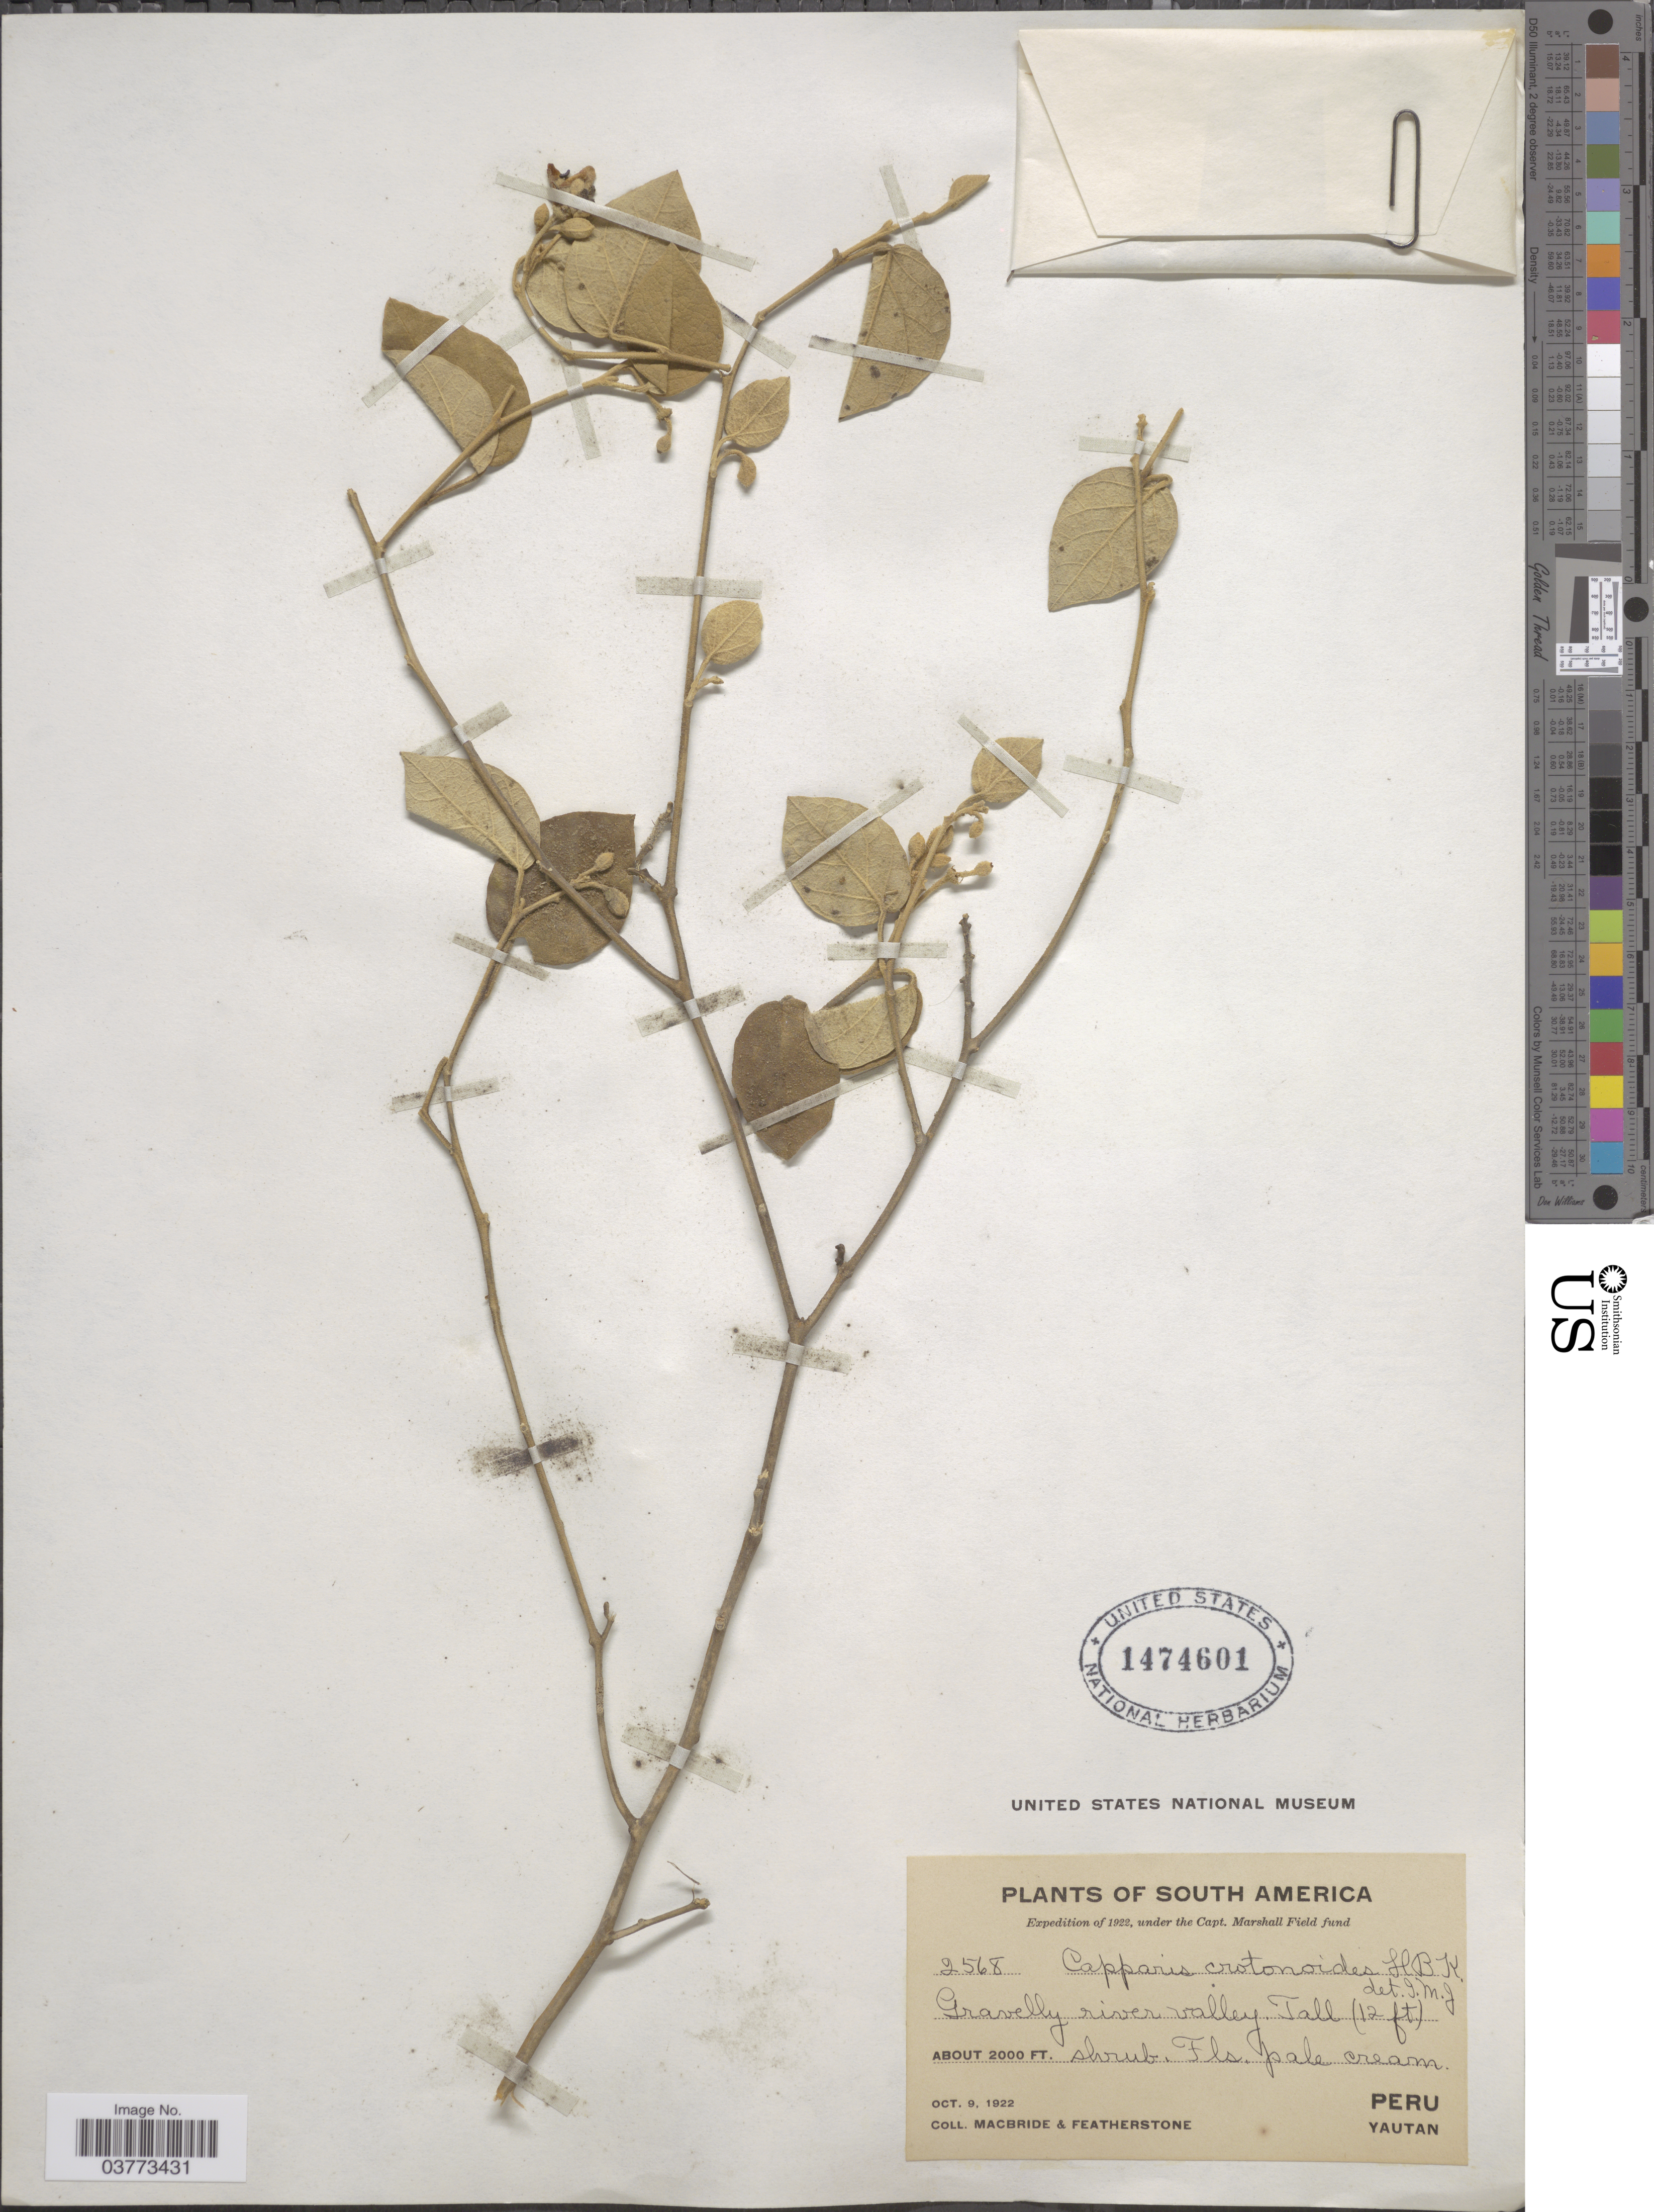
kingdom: Plantae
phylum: Tracheophyta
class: Magnoliopsida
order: Brassicales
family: Capparaceae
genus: Capparicordis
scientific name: Capparicordis crotonoides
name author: (Kunth) Iltis & Cornejo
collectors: Macbride, -- & -. Featherstone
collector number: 2568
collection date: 1922-10-09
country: Peru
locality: Yautan.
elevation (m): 610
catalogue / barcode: US 1474601